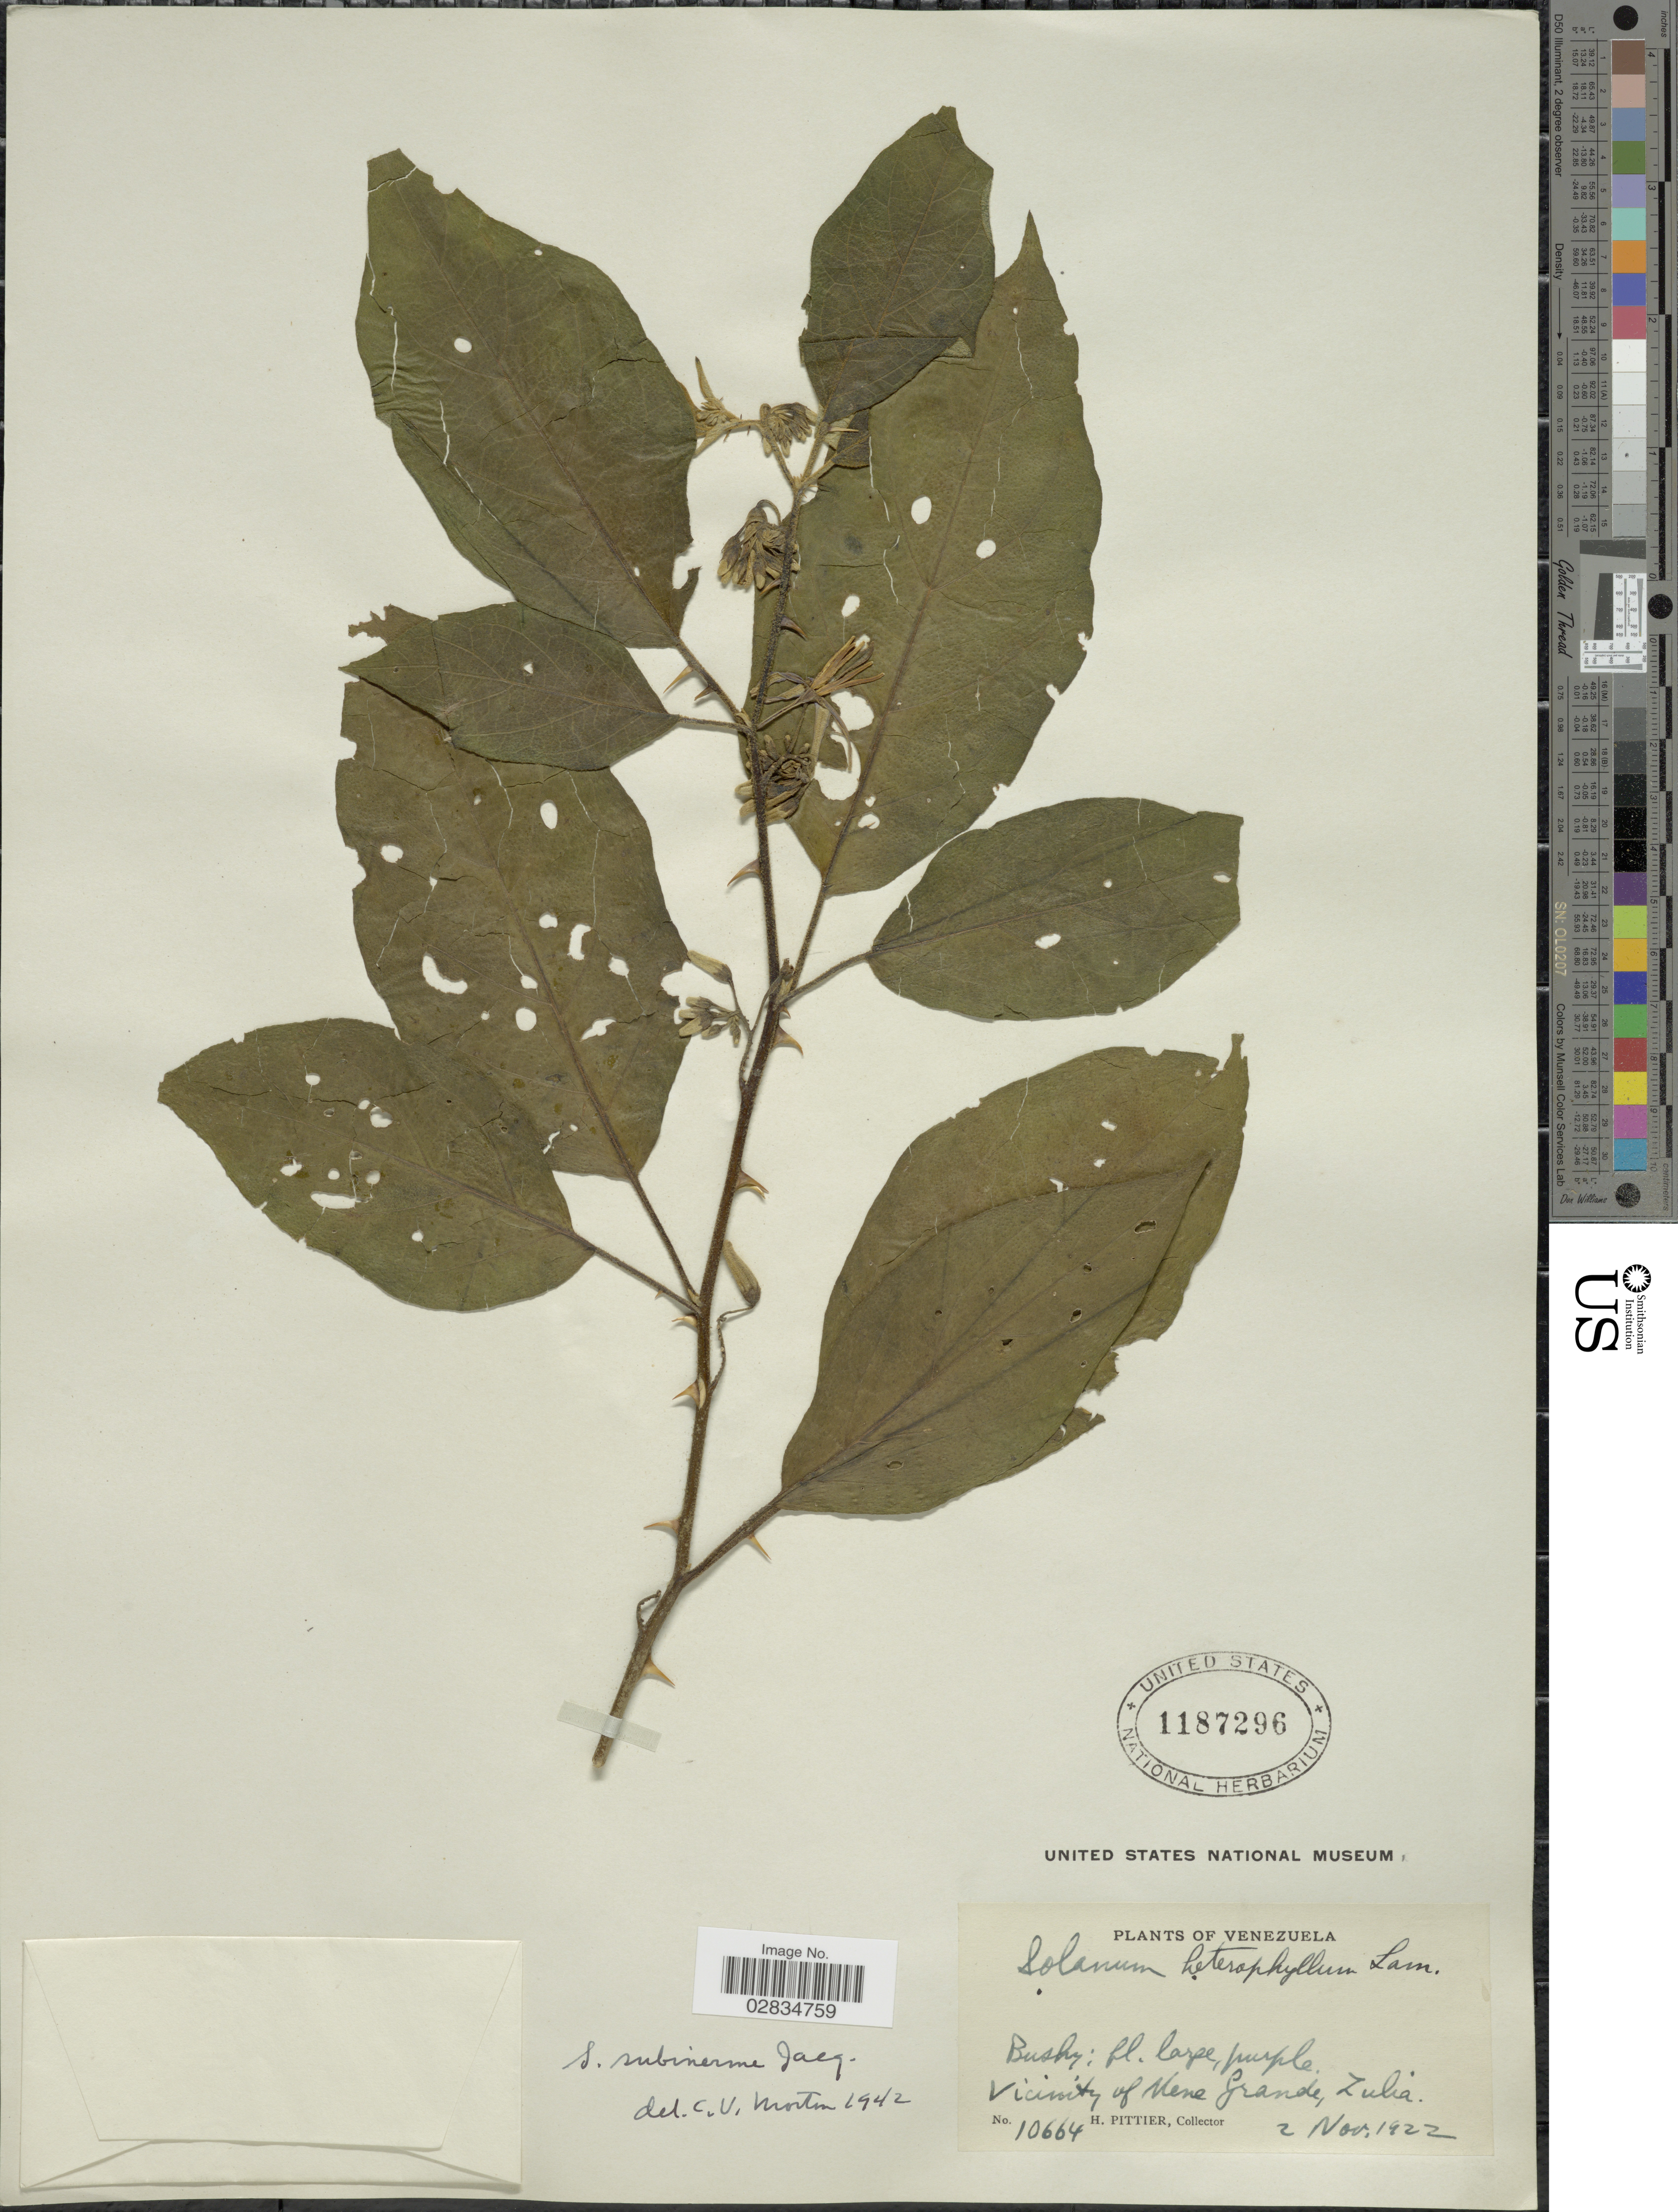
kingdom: Plantae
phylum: Tracheophyta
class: Magnoliopsida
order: Solanales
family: Solanaceae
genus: Solanum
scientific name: Solanum subinerme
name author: Jacq.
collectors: H. F. Pittier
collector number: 10664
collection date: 1922-11-02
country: Venezuela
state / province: Zulia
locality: Vicinity of Mene Grande.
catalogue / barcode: US 1187296